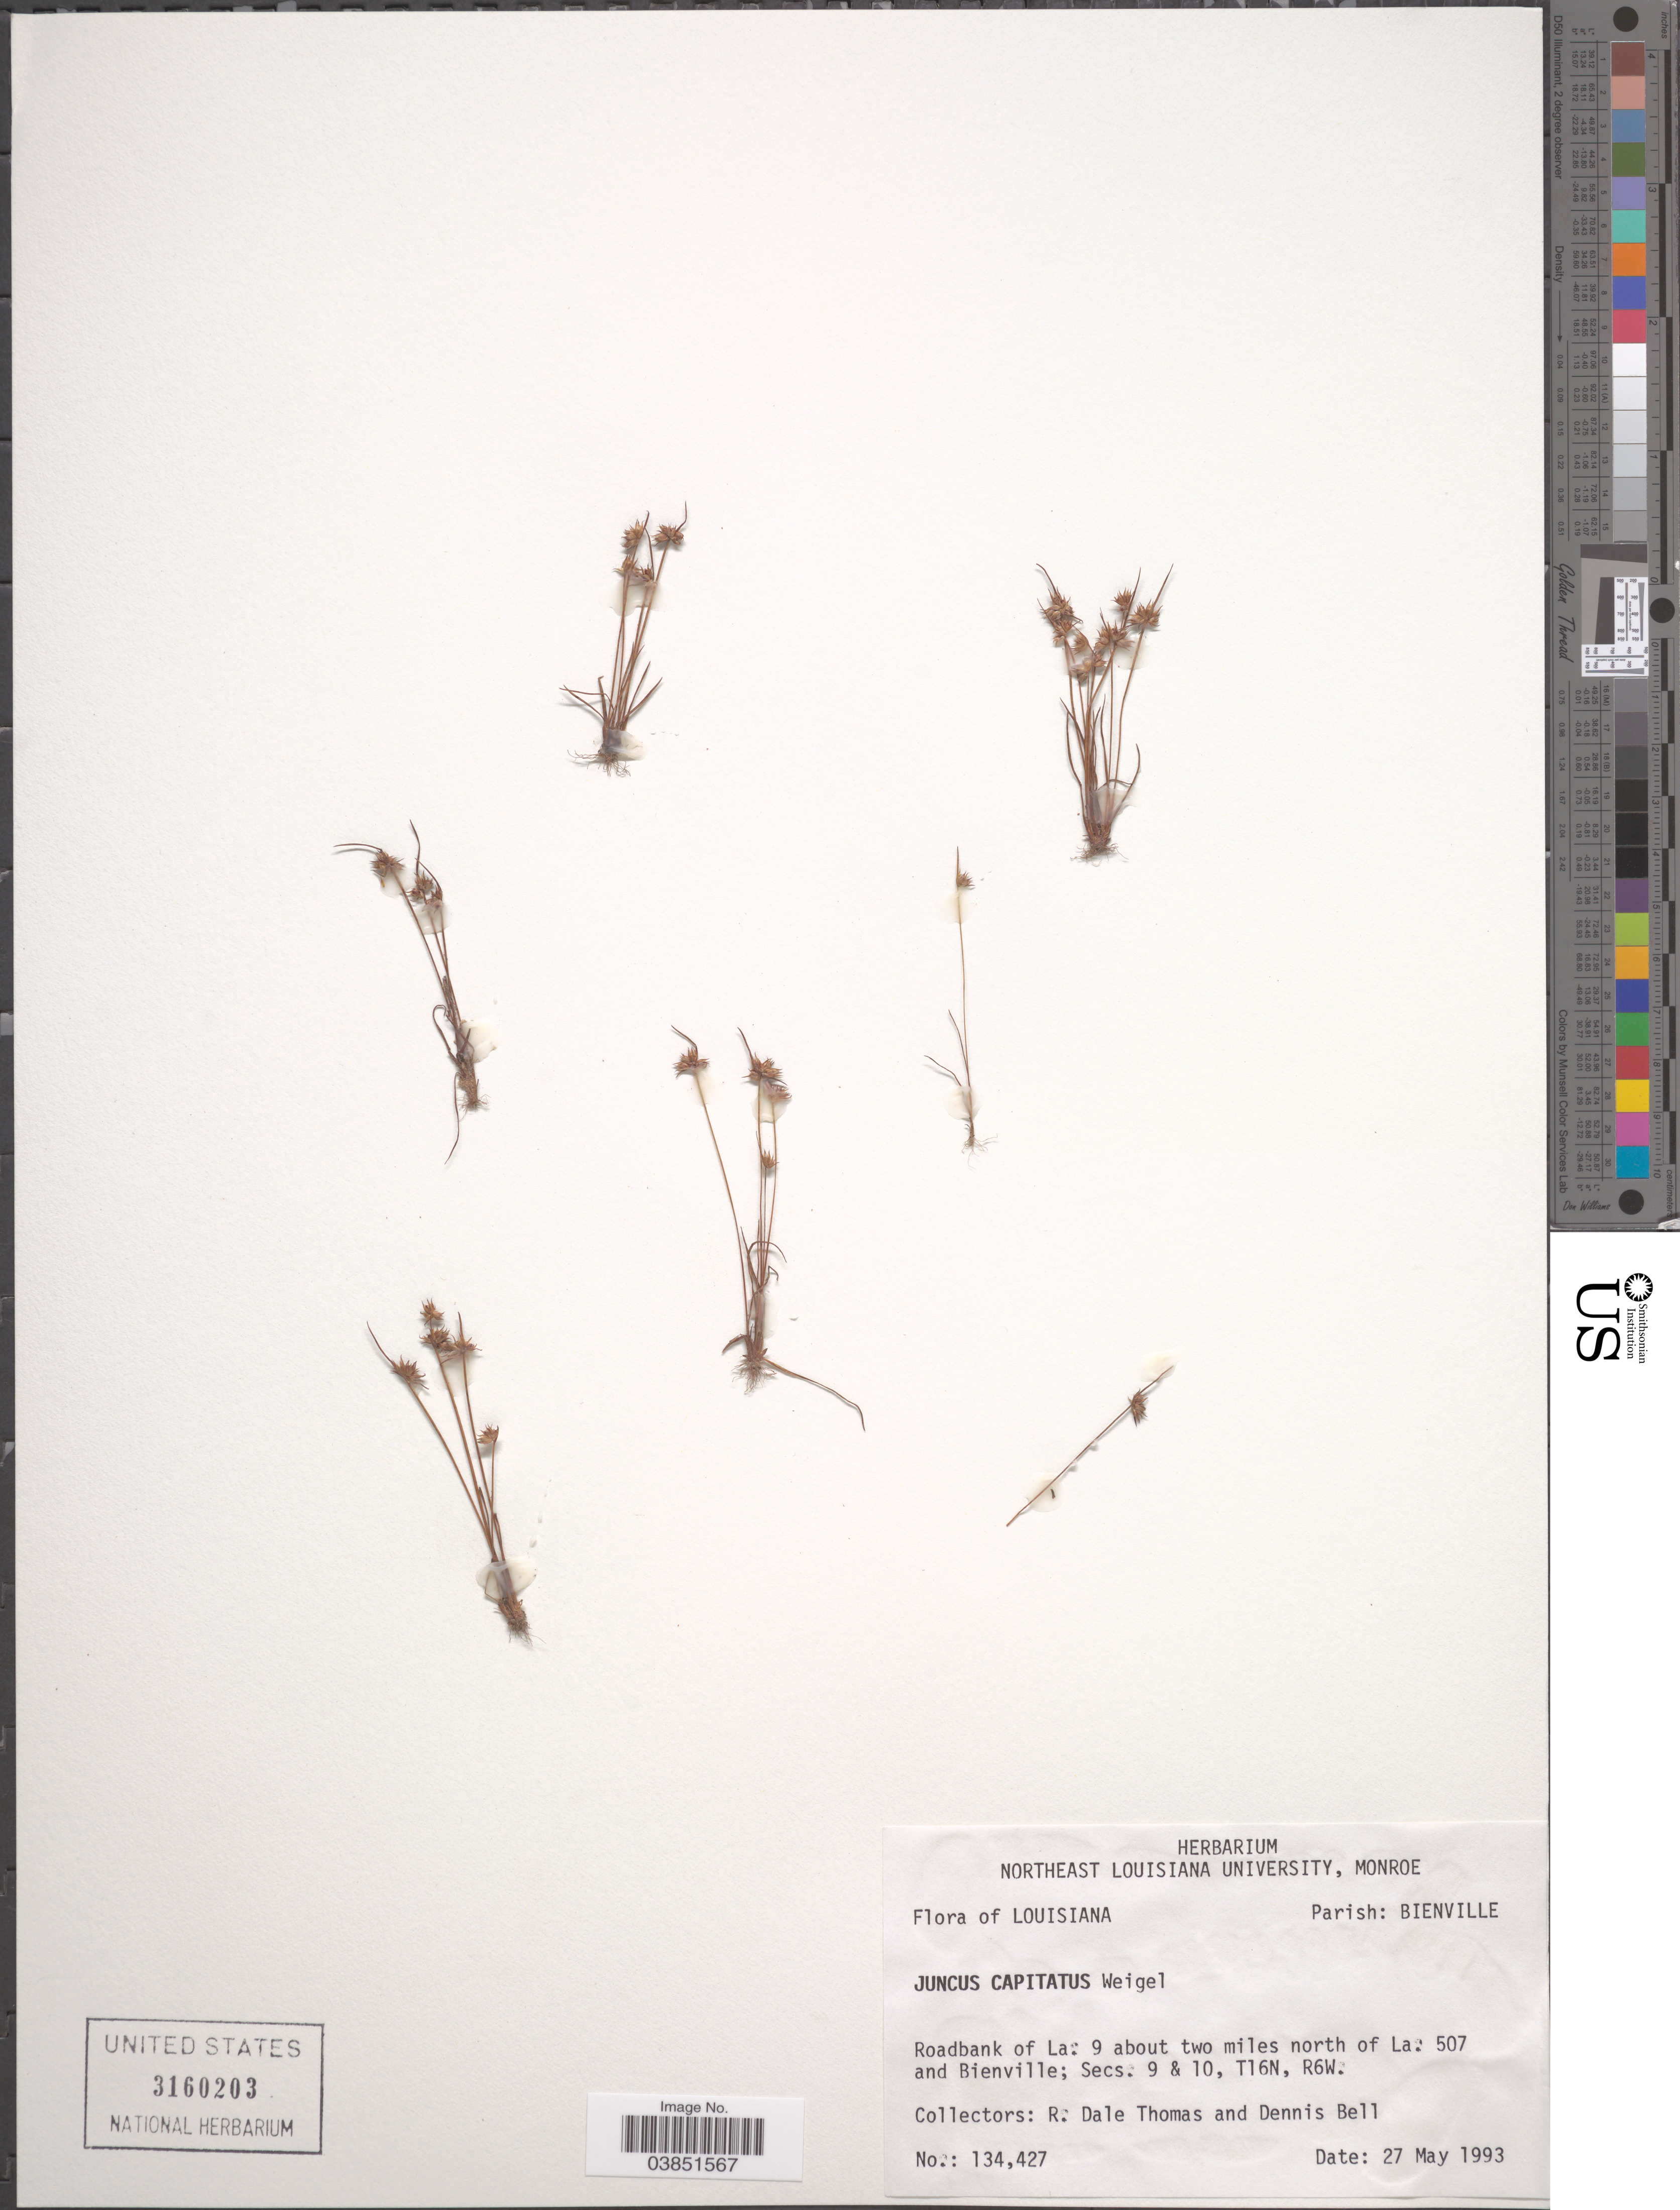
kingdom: Plantae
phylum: Tracheophyta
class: Liliopsida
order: Poales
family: Juncaceae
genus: Juncus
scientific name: Juncus capitatus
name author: Weigel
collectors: R. Thomas & D. A. Bell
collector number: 134427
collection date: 1993-05-27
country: United States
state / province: Louisiana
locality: Parish: Bienville. Roadbank of La. 9 about two miles north of La. 507 and Bienville; Sec. 9 & 10, T16N, R6W.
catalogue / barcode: US 3160203